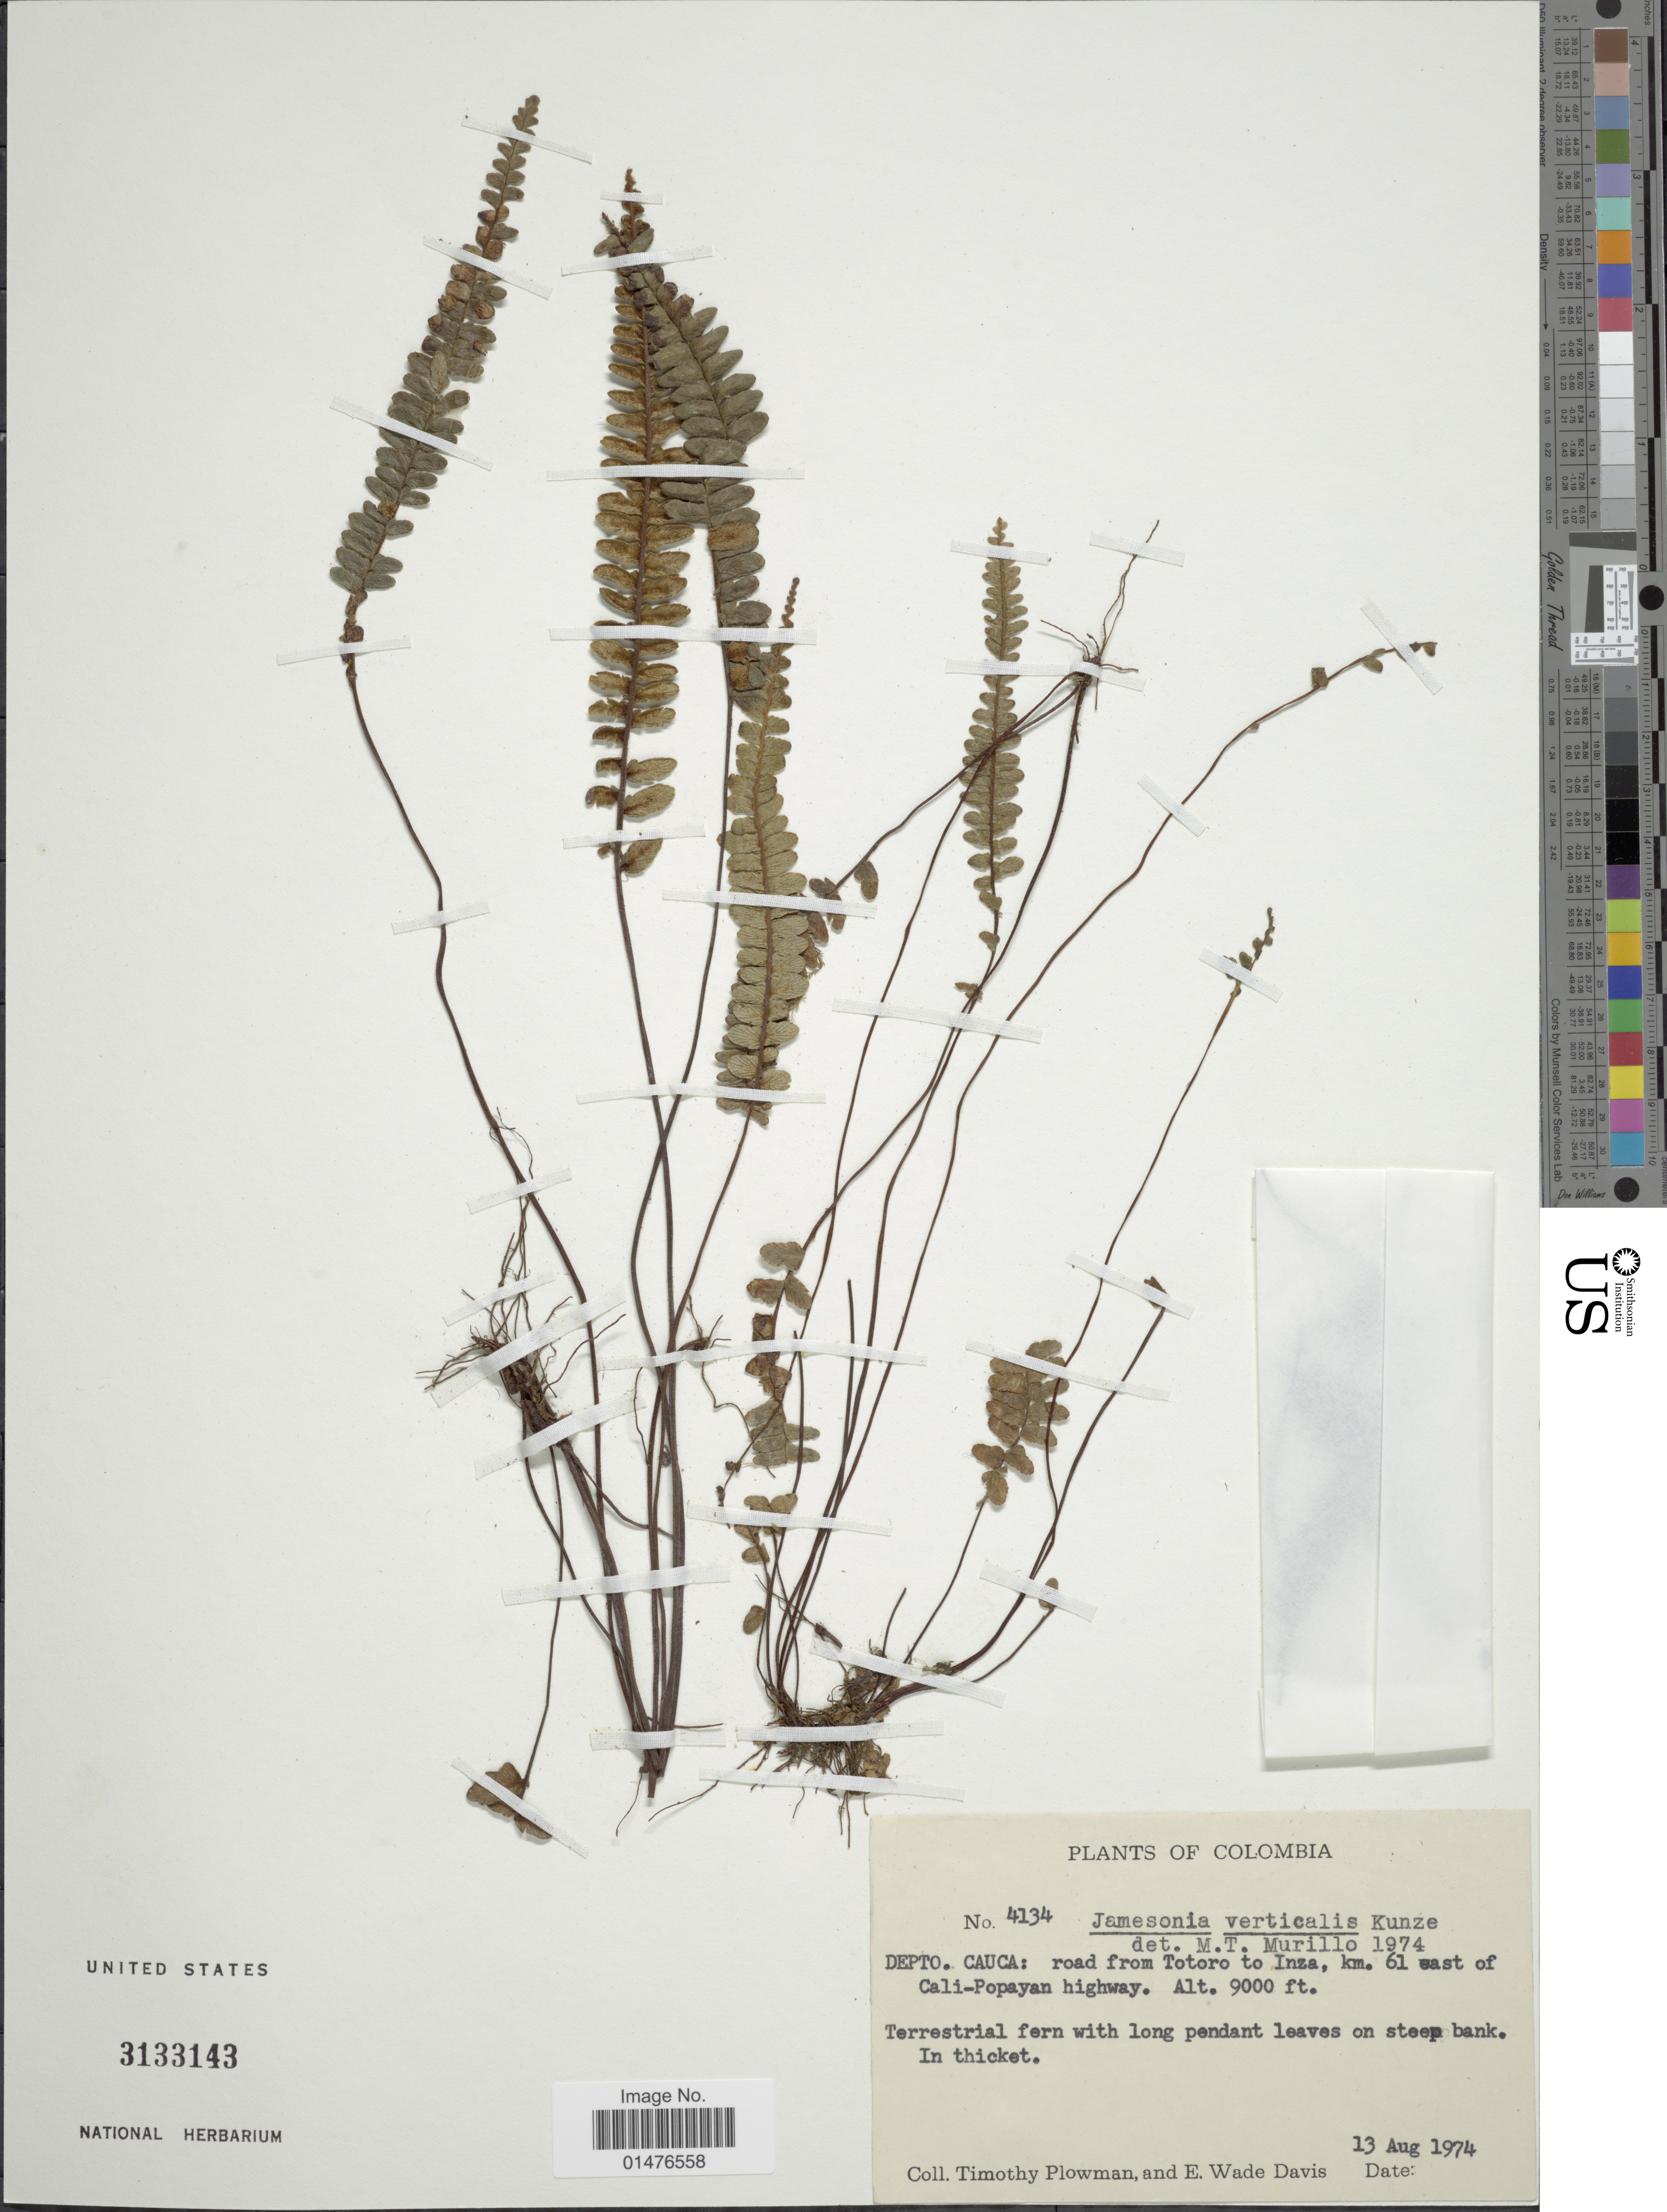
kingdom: Plantae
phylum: Tracheophyta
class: Polypodiopsida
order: Polypodiales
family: Pteridaceae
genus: Jamesonia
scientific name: Jamesonia verticalis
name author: Kunze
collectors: T. Plowman & E. Wade-Davis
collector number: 4134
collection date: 1974-08-13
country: Colombia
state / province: Cauca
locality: Road from Totoro to Inza, km. 61 west of Cali-Popayan highway.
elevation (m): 2743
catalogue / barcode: US 3133143